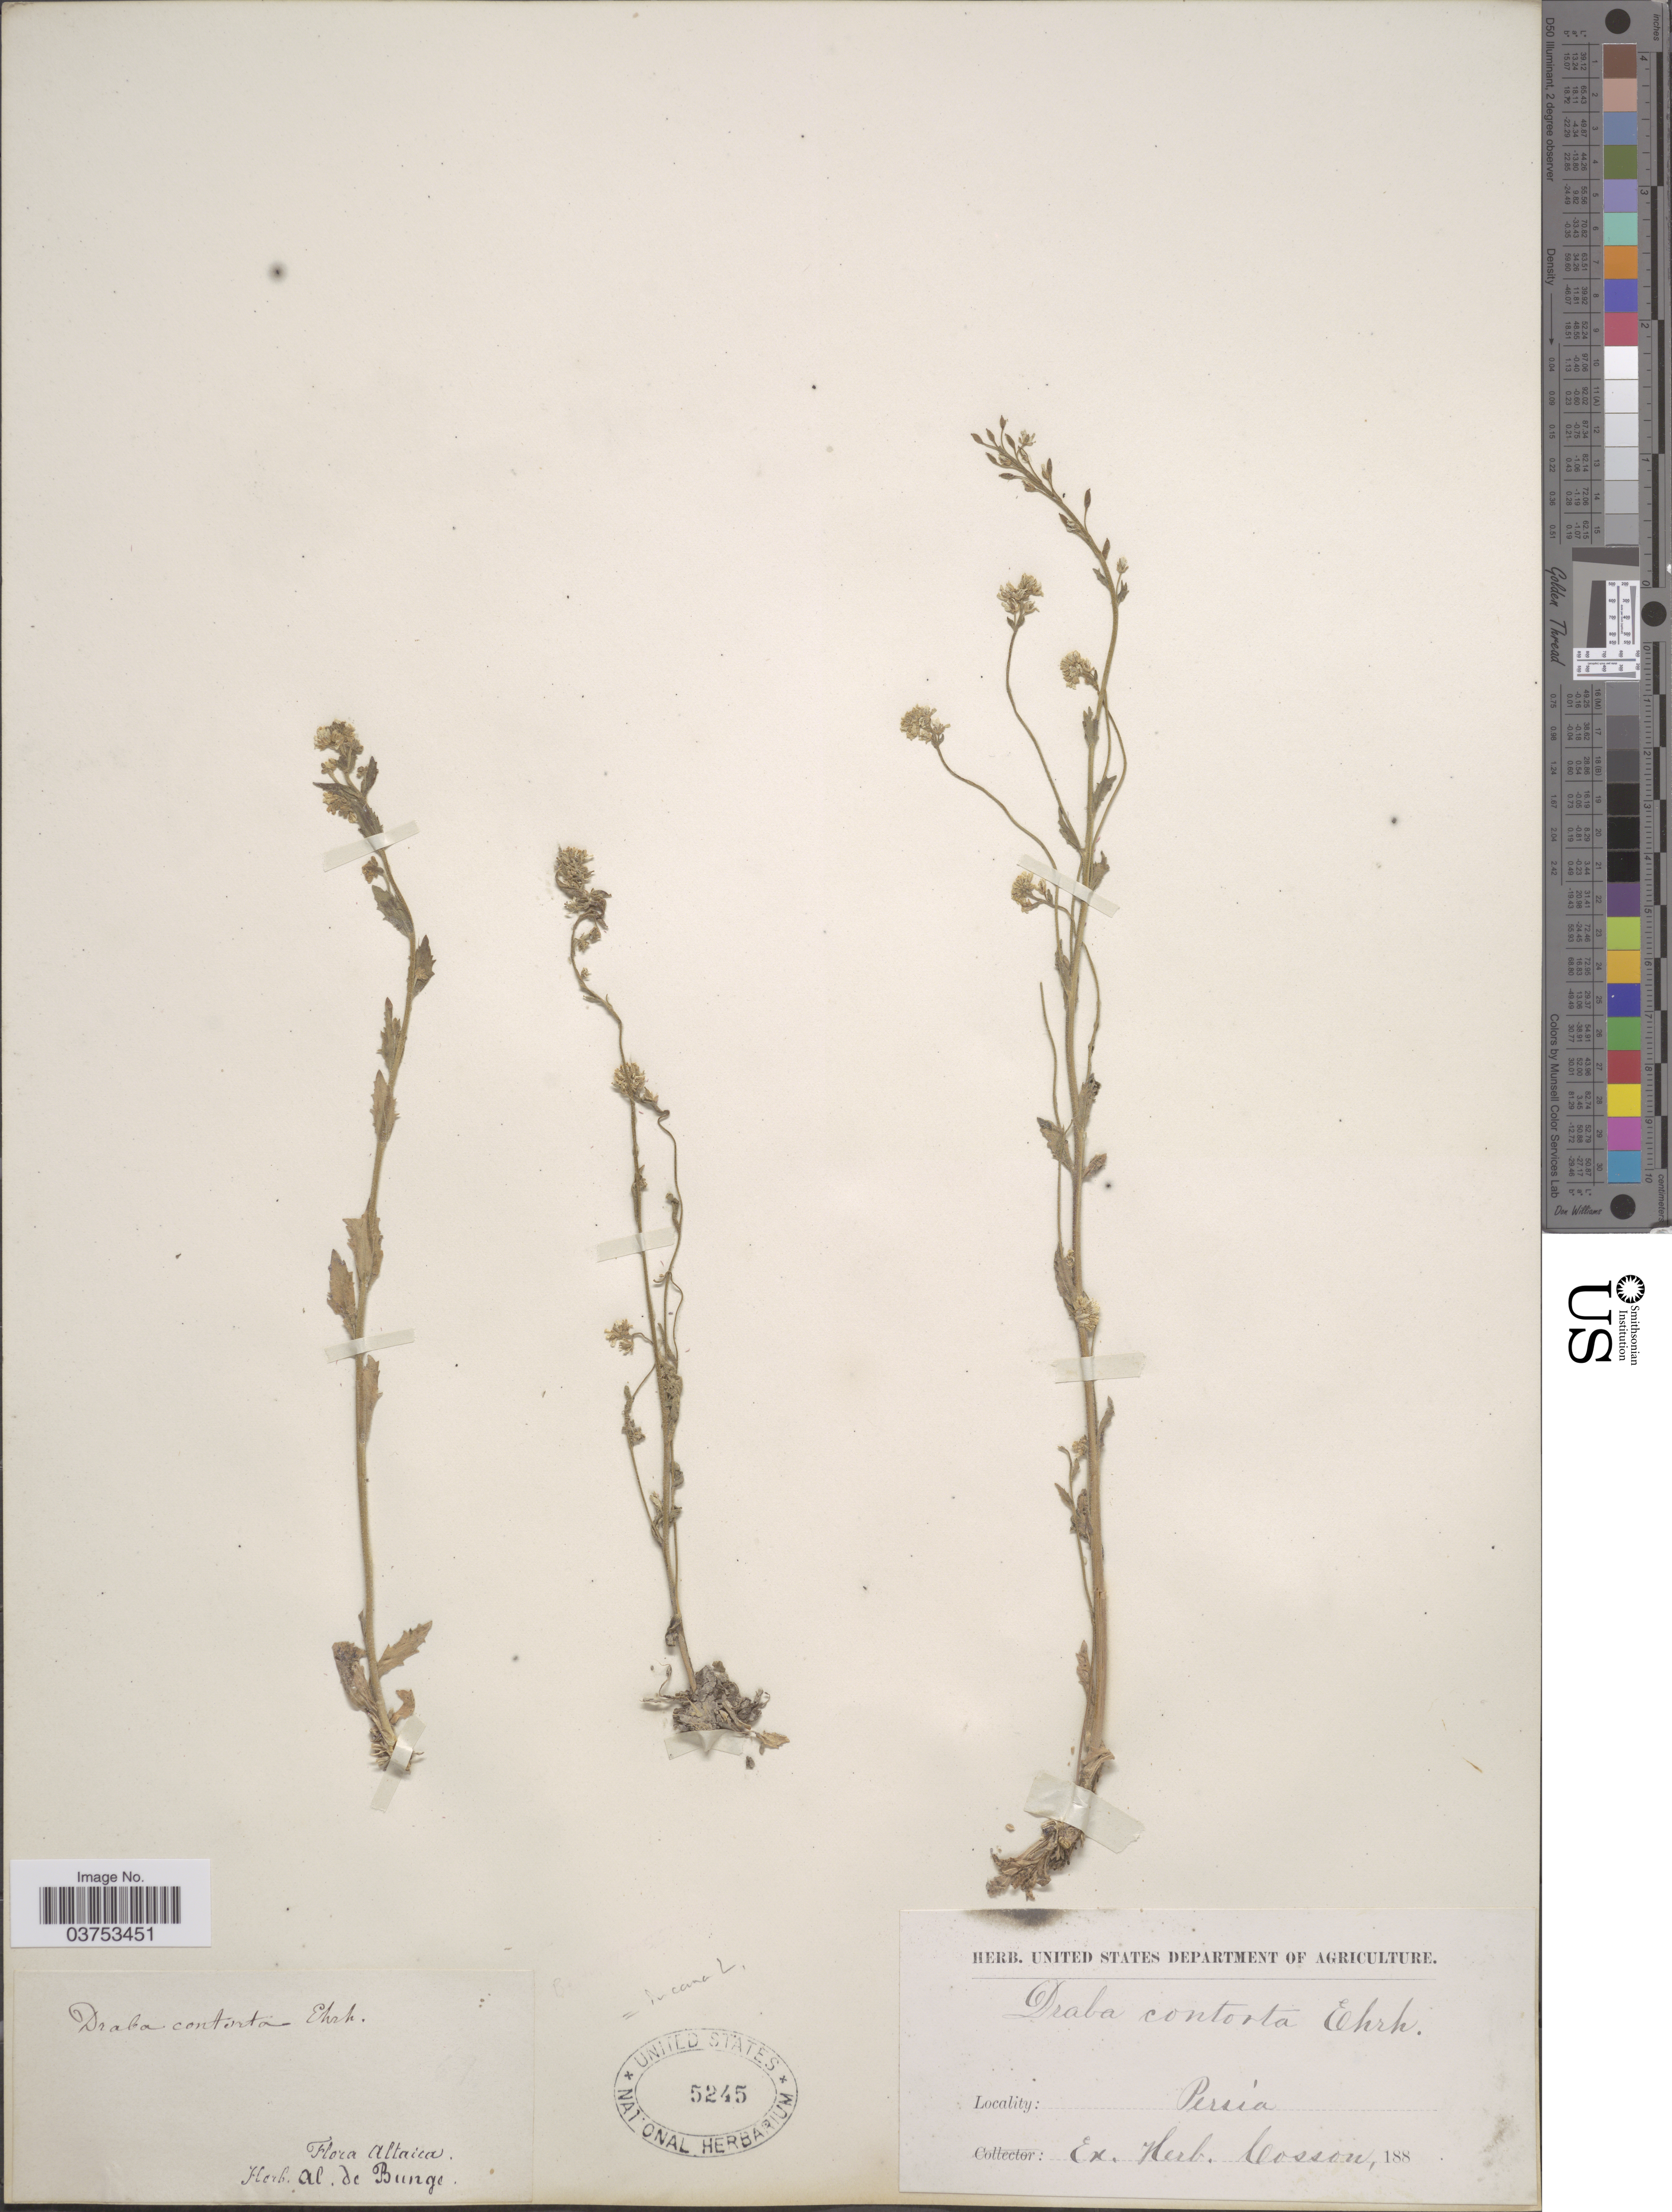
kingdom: Plantae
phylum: Tracheophyta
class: Magnoliopsida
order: Brassicales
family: Brassicaceae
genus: Draba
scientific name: Draba incana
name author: L.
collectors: ex herb. Bunge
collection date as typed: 188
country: Iran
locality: Altaica. Persia.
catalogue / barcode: US 5245